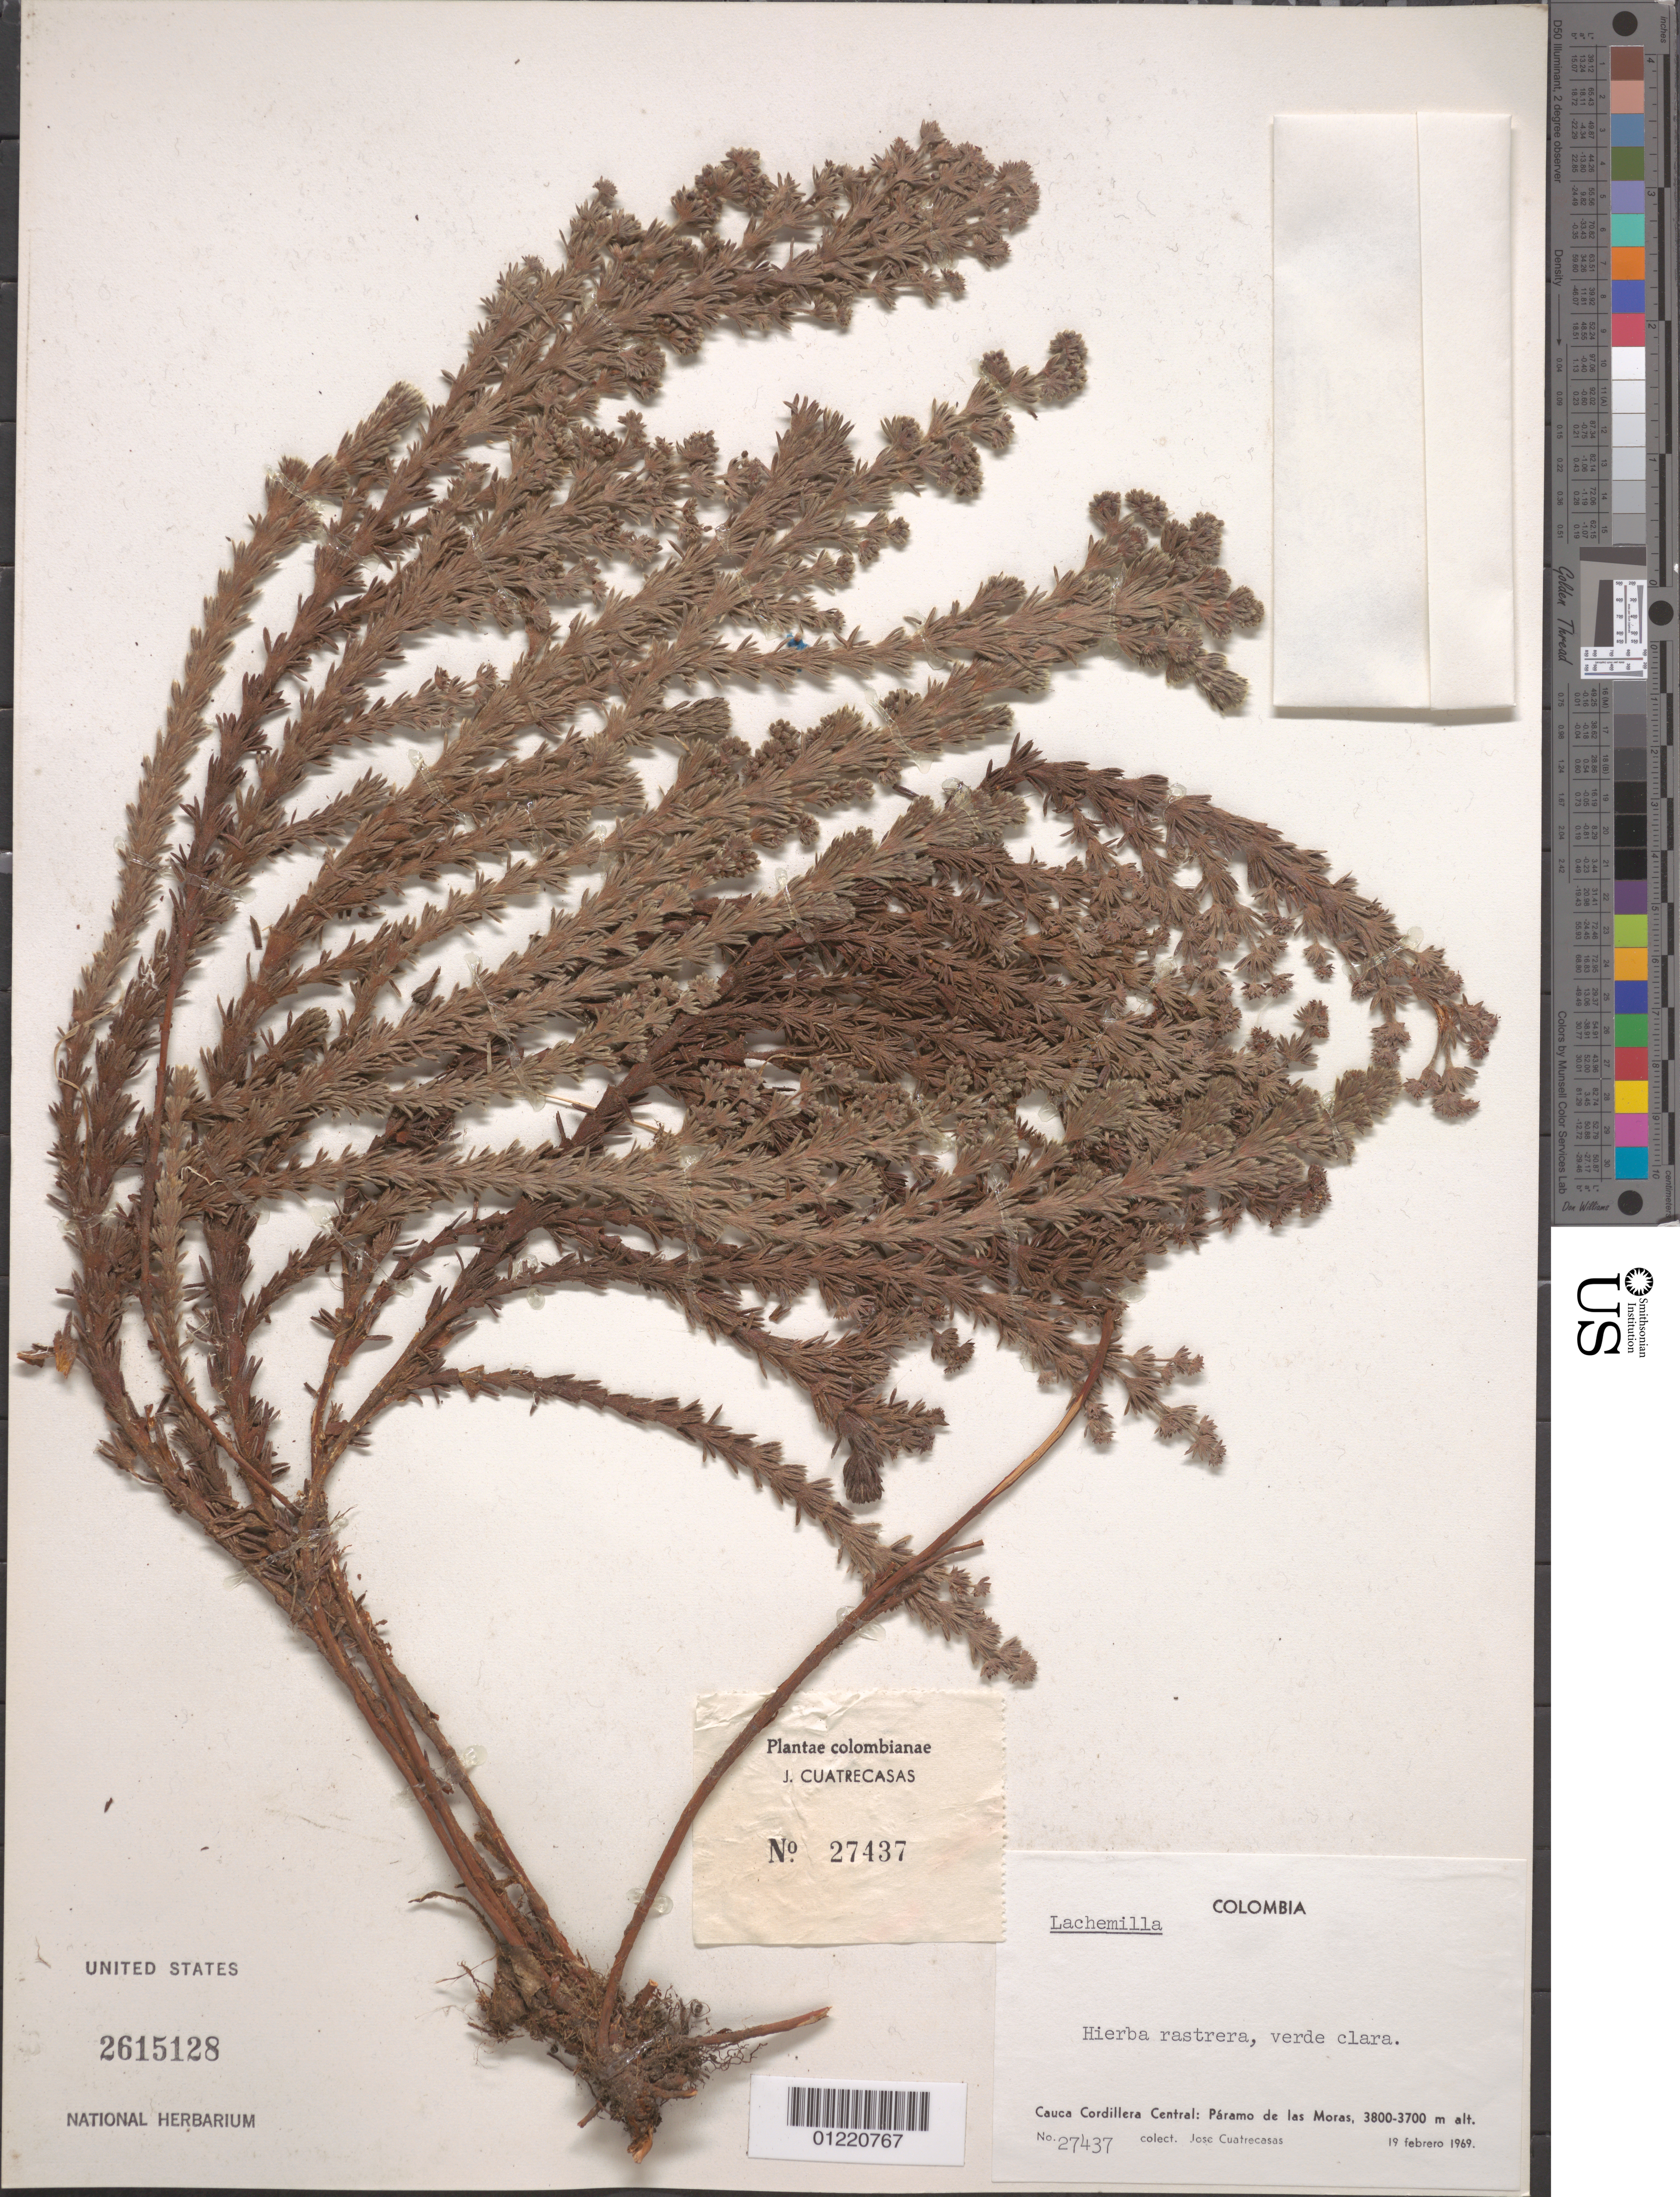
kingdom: Plantae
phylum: Tracheophyta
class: Magnoliopsida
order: Rosales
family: Rosaceae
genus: Lachemilla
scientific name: Lachemilla sp.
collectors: J. Cuatrecasas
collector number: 27437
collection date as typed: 19 Feb 1969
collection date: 1969-02-19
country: Colombia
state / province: Cauca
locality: Cordillera Central: Paramo de las Moras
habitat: Paramo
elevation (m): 3700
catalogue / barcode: US 2615128